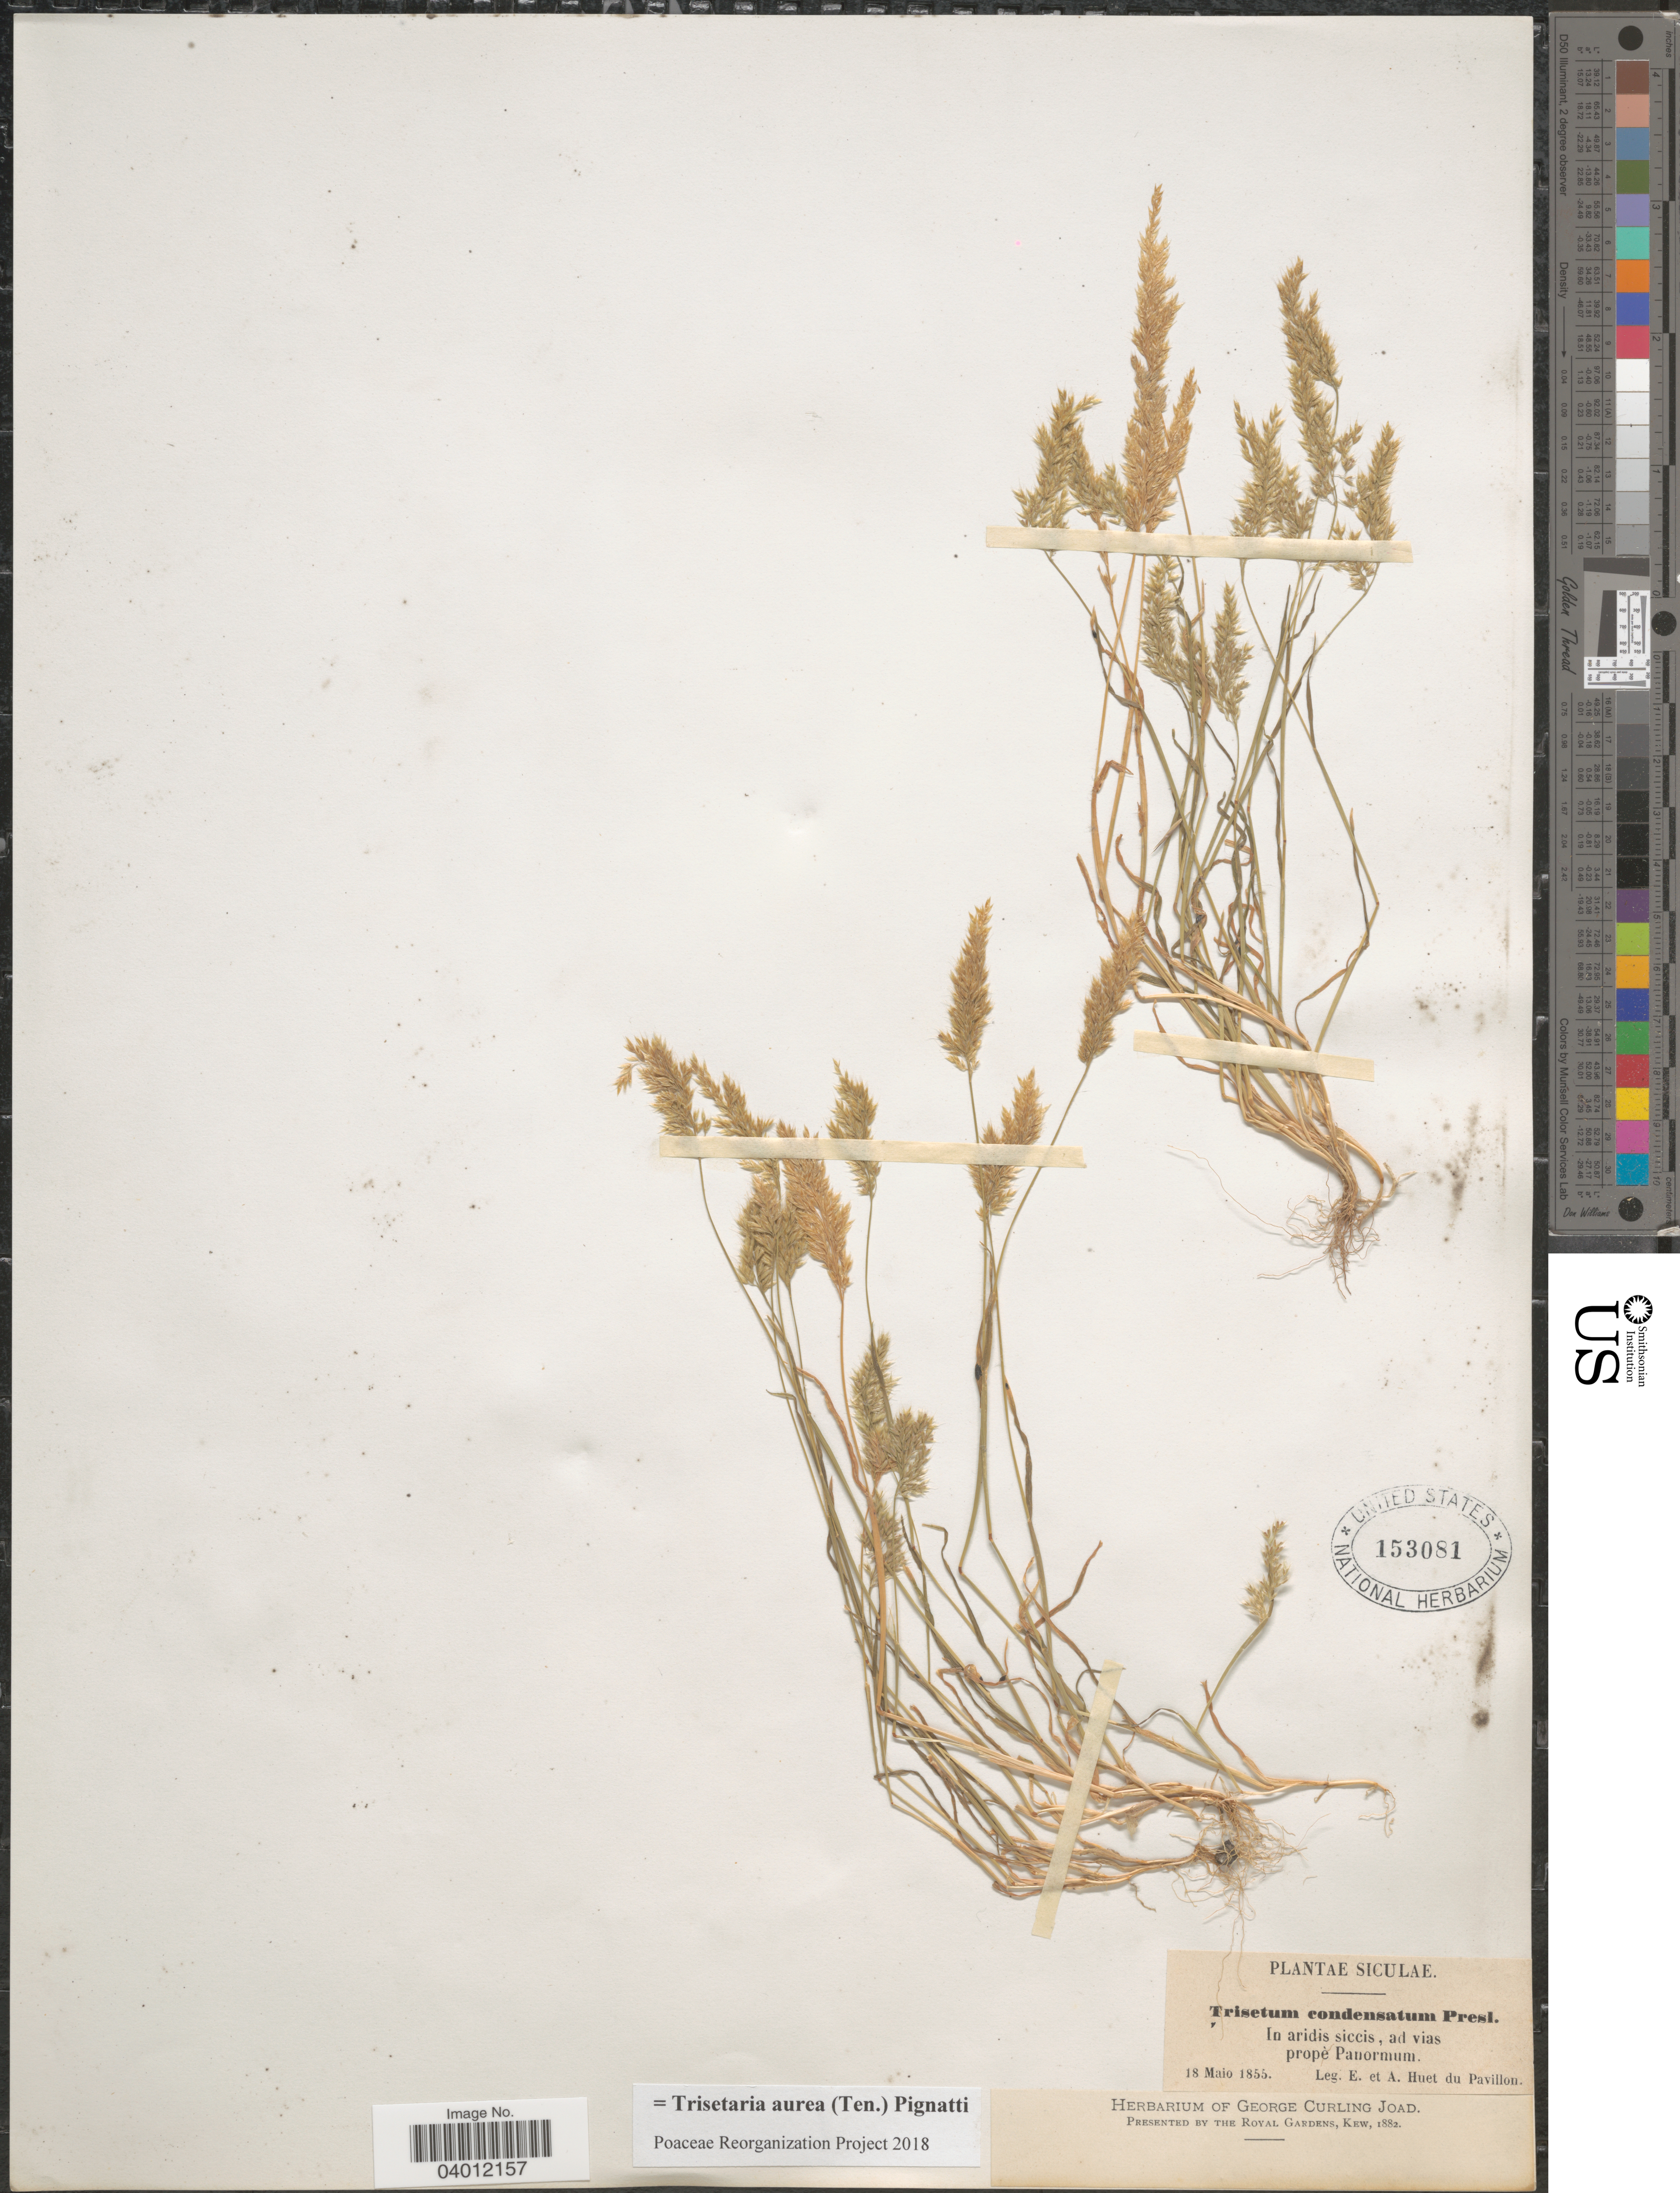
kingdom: Plantae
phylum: Tracheophyta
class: Liliopsida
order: Poales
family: Poaceae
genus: Trisetaria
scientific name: Trisetaria aurea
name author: (Ten.) Pignatti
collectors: E. Huet du Pavillon & A. Huet du Pavillon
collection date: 1855-05-18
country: Italy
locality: Siculae. In aridis siccis, ad vias propè Panormum.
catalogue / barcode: US 153081